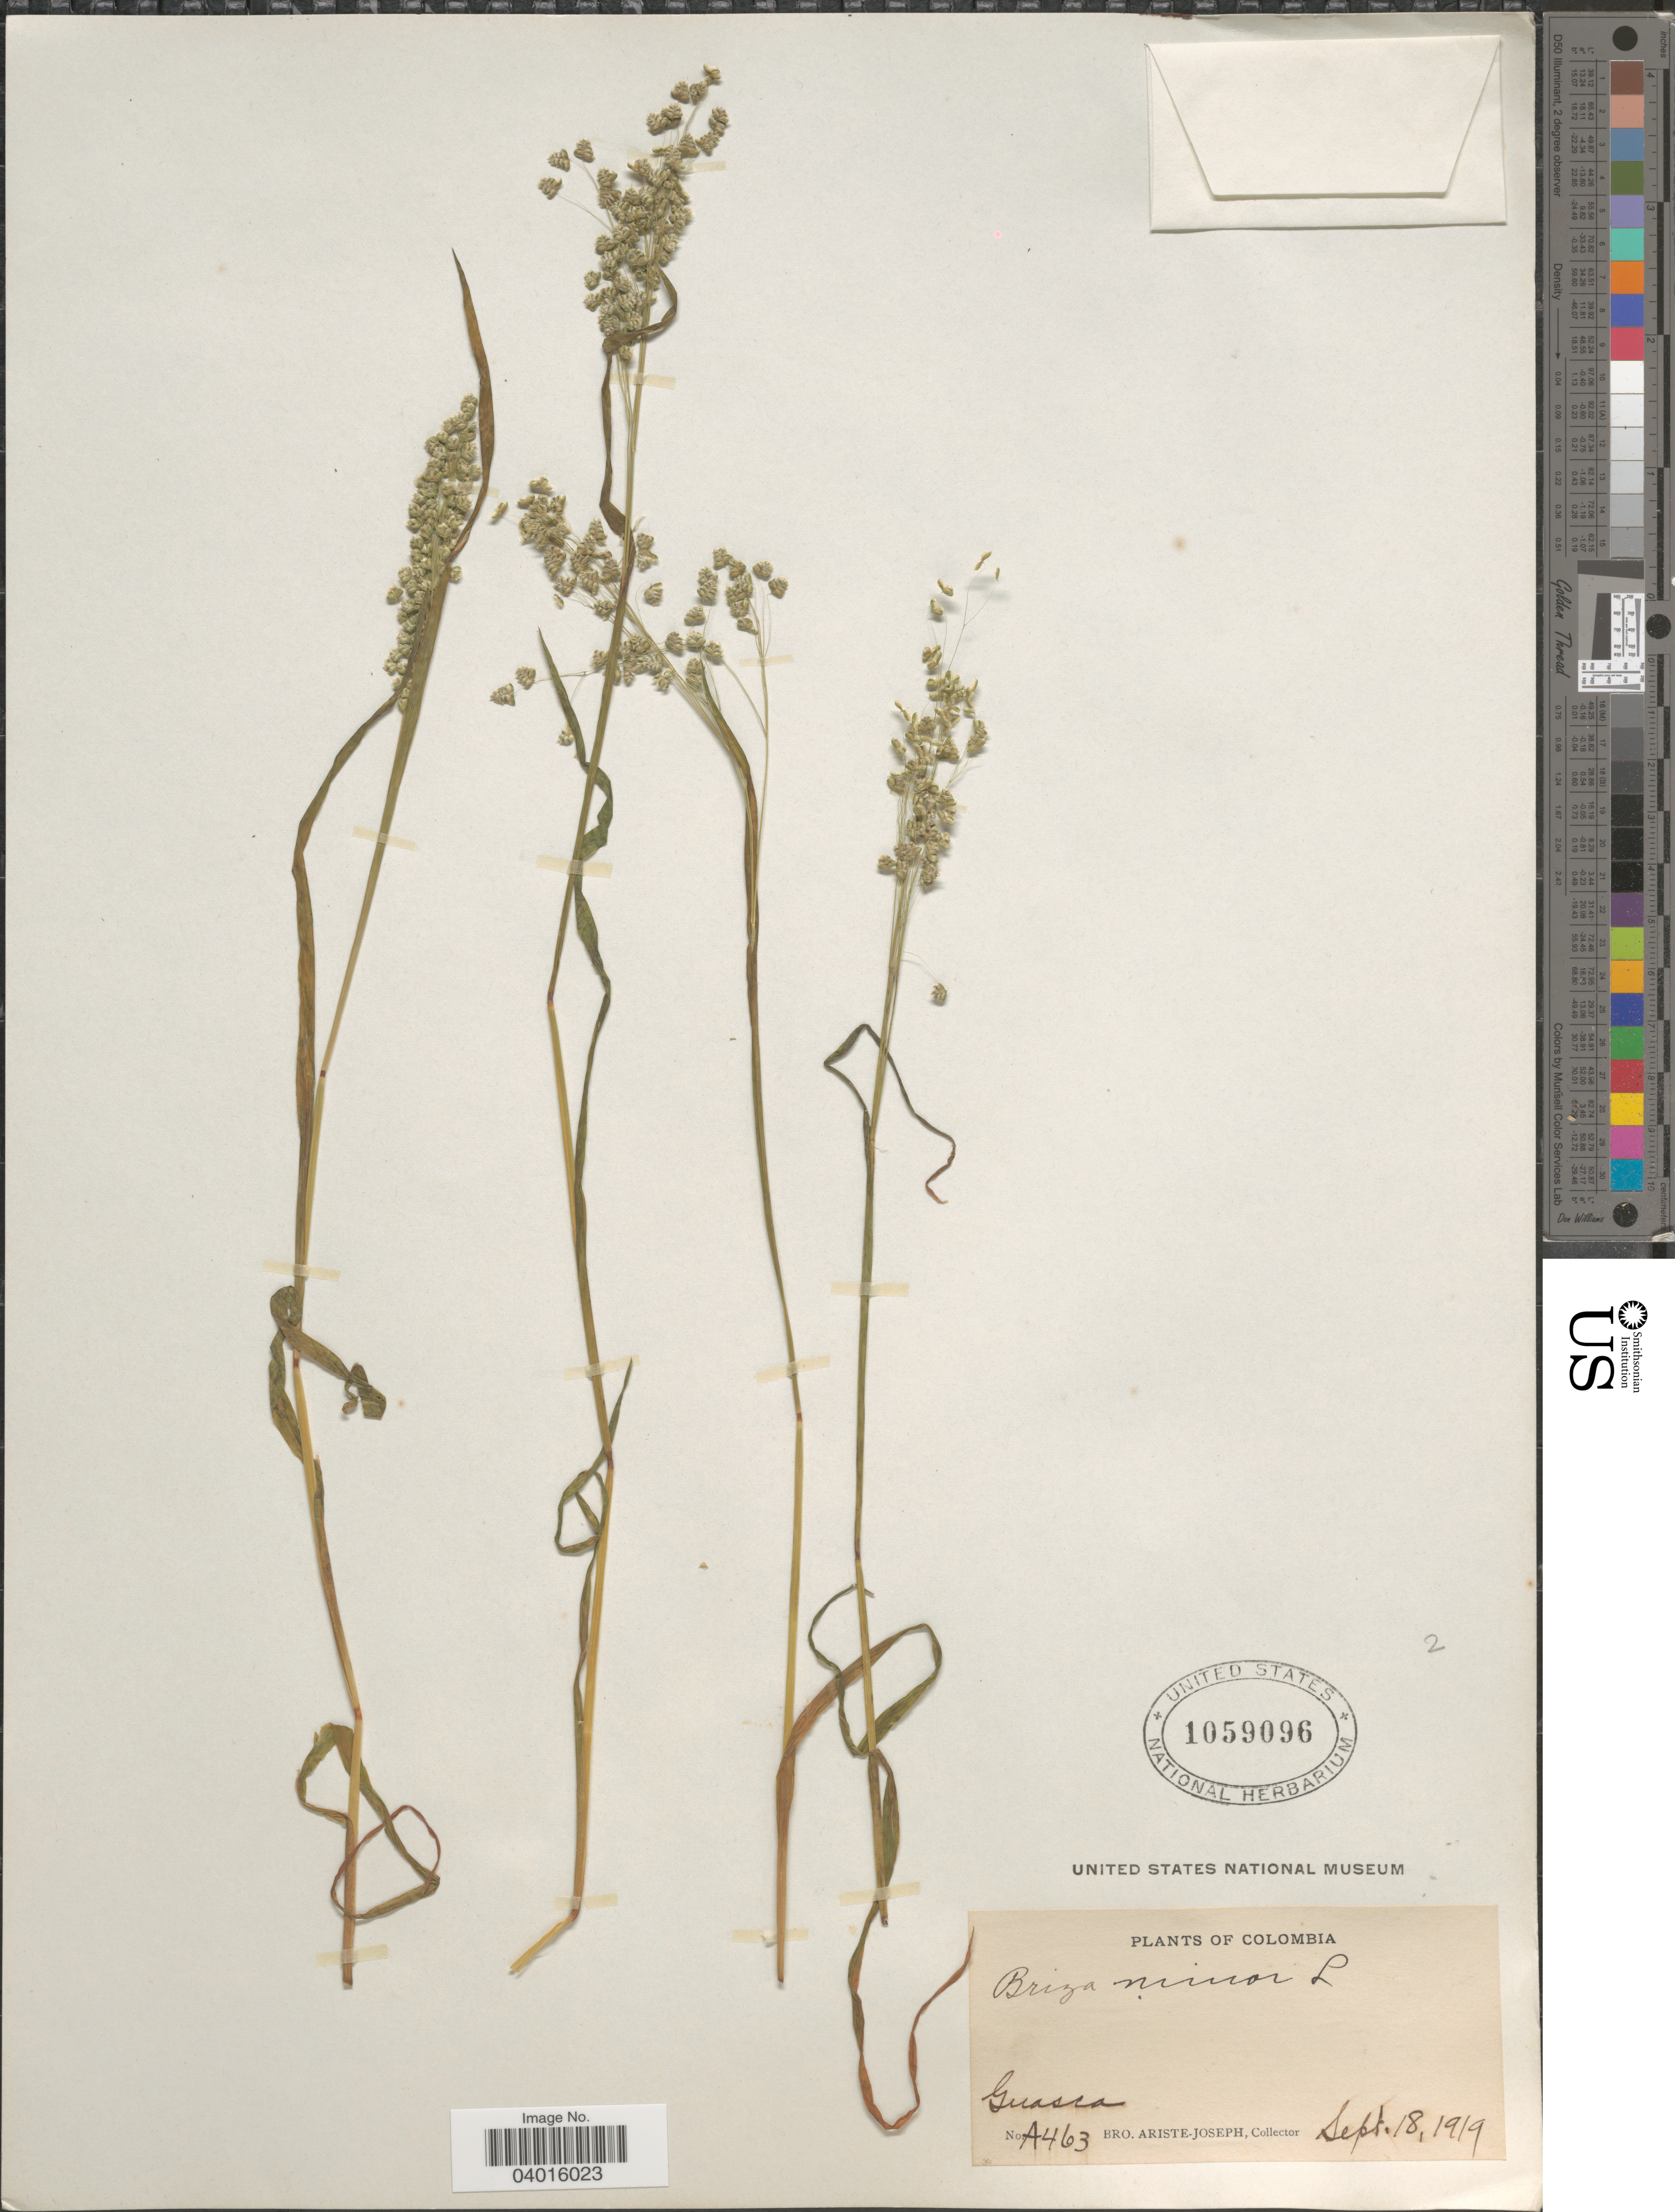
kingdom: Plantae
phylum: Tracheophyta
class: Liliopsida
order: Poales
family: Poaceae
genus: Briza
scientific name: Briza minor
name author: L.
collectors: Bro. Ariste-Joseph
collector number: A463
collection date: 1919-09-18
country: Colombia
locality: Guasca.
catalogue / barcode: US 1059096